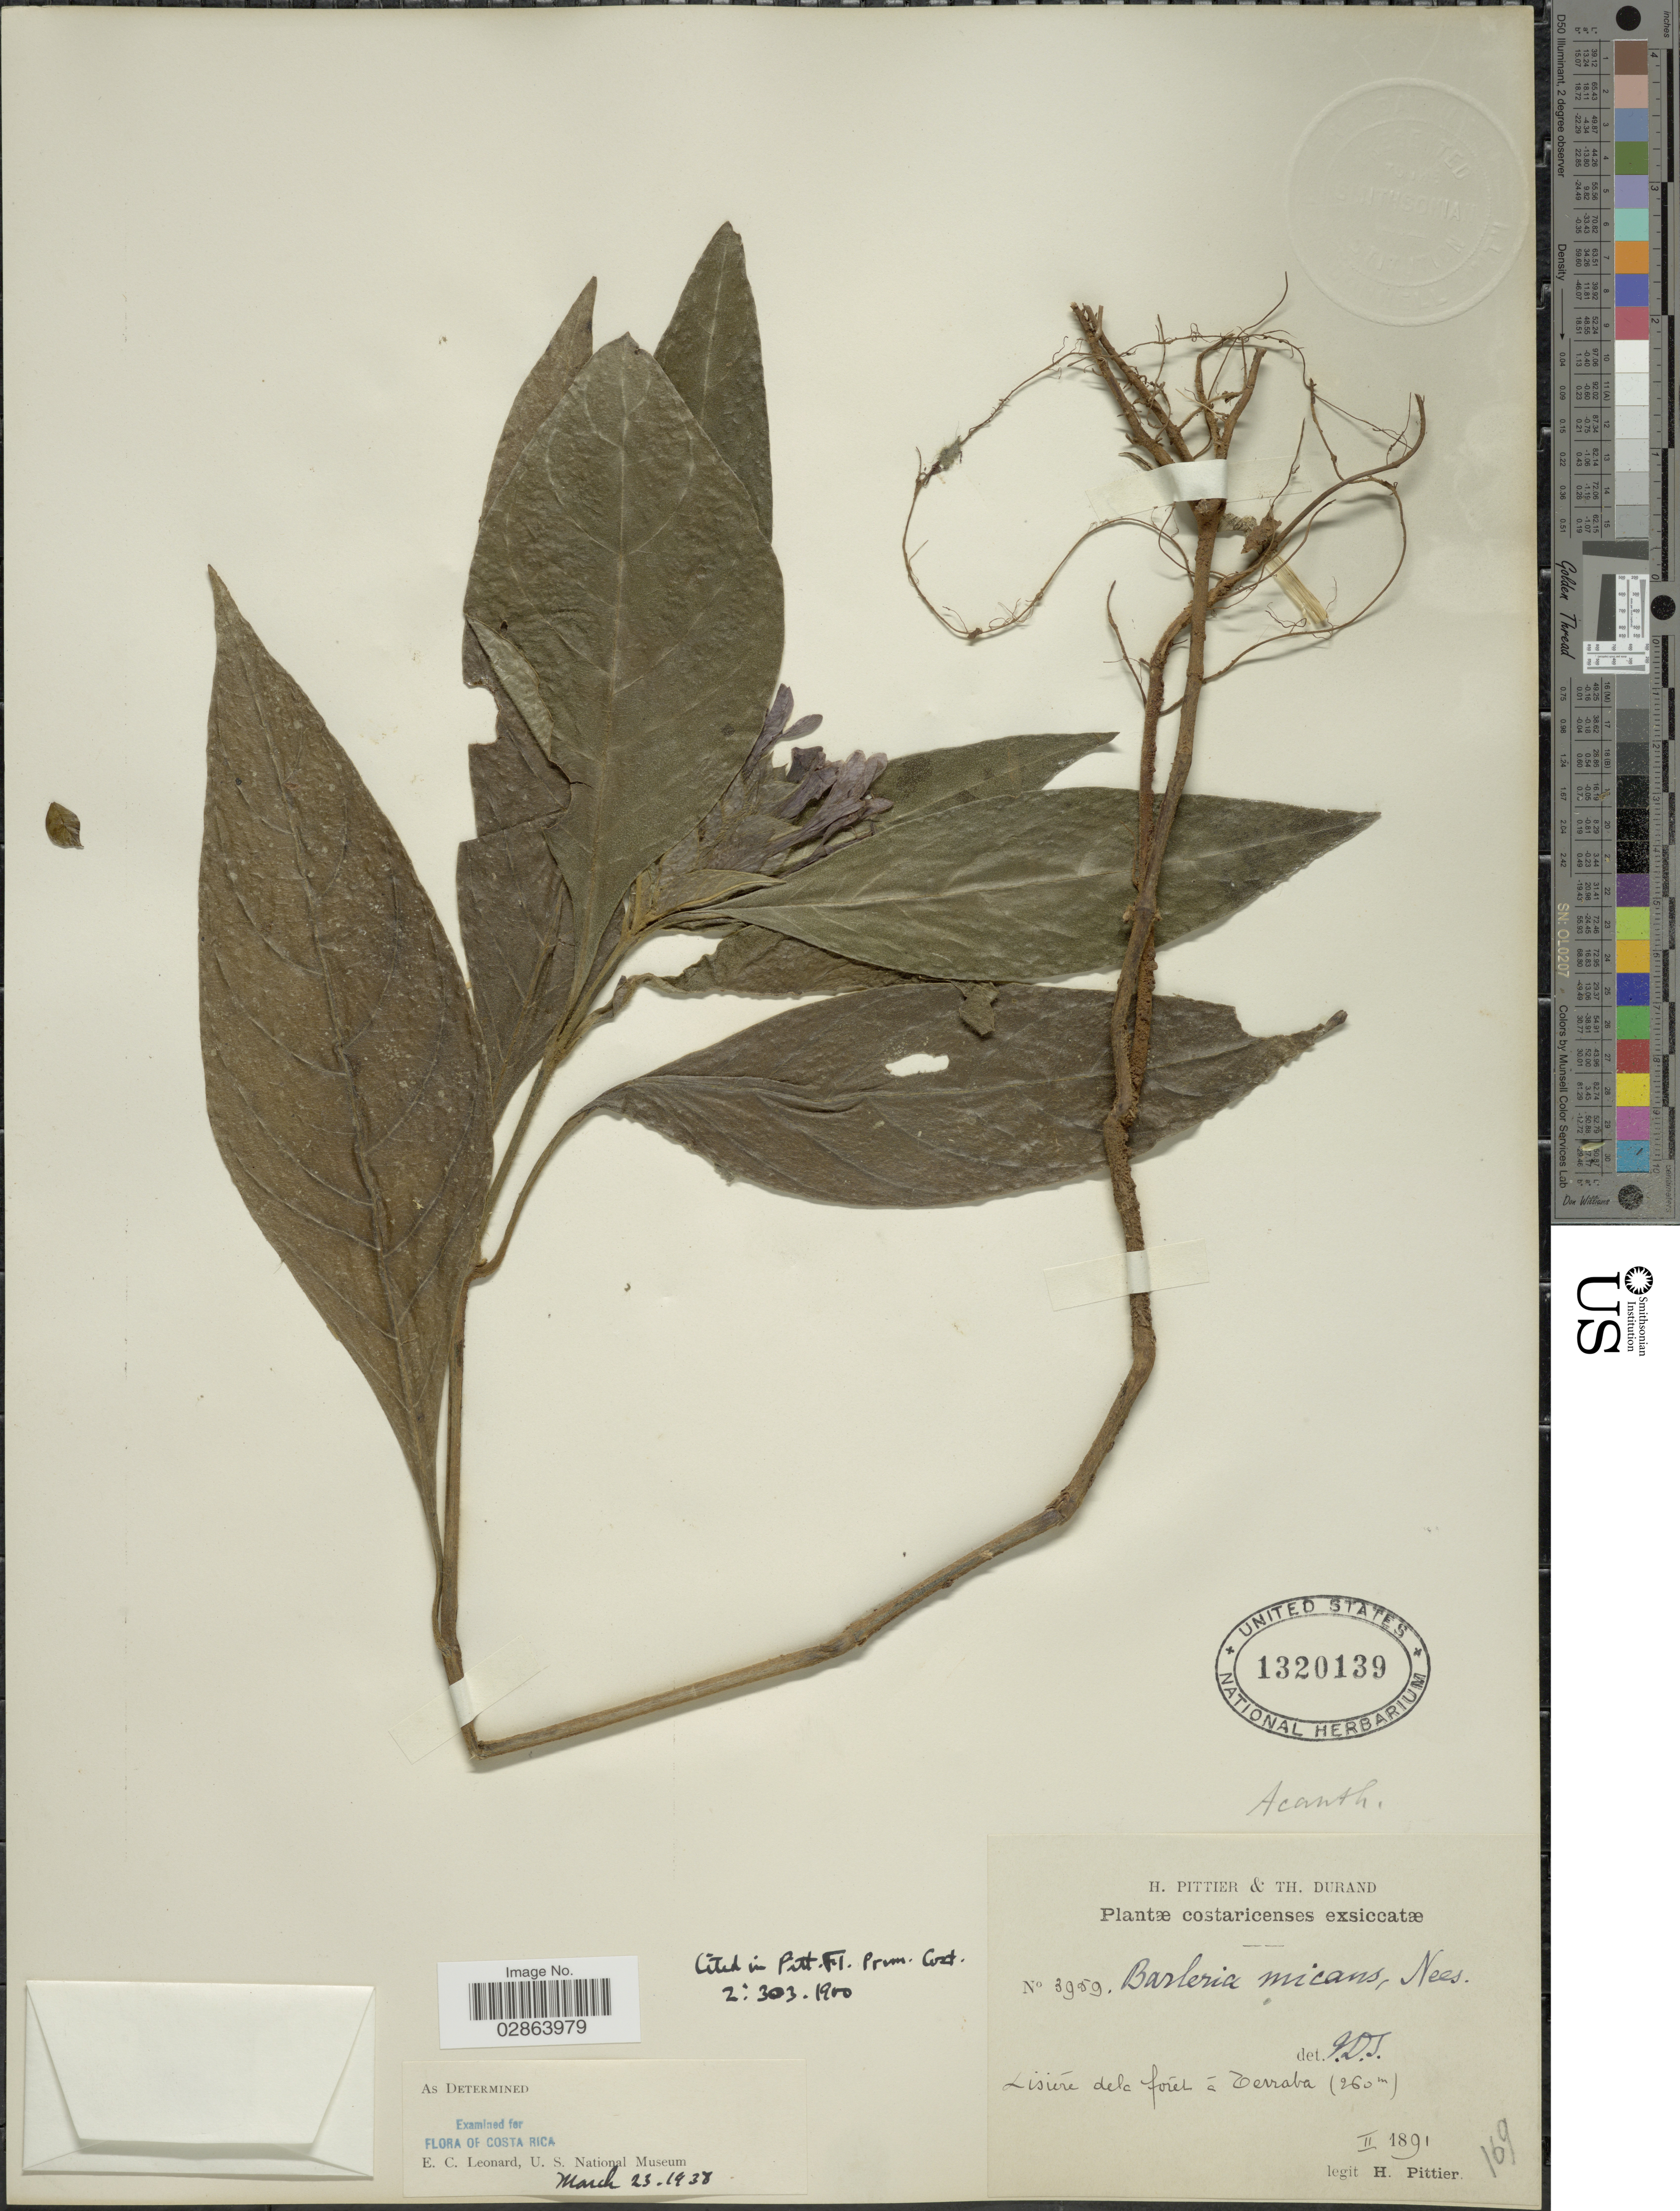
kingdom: Plantae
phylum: Tracheophyta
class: Magnoliopsida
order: Lamiales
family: Acanthaceae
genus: Barleria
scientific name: Barleria oenotheroides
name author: Dum. Cours.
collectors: H. F. Pittier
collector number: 3959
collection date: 1891-02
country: Costa Rica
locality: Lisiére dela forêt á Terraba.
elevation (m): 260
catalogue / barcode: US 1320139